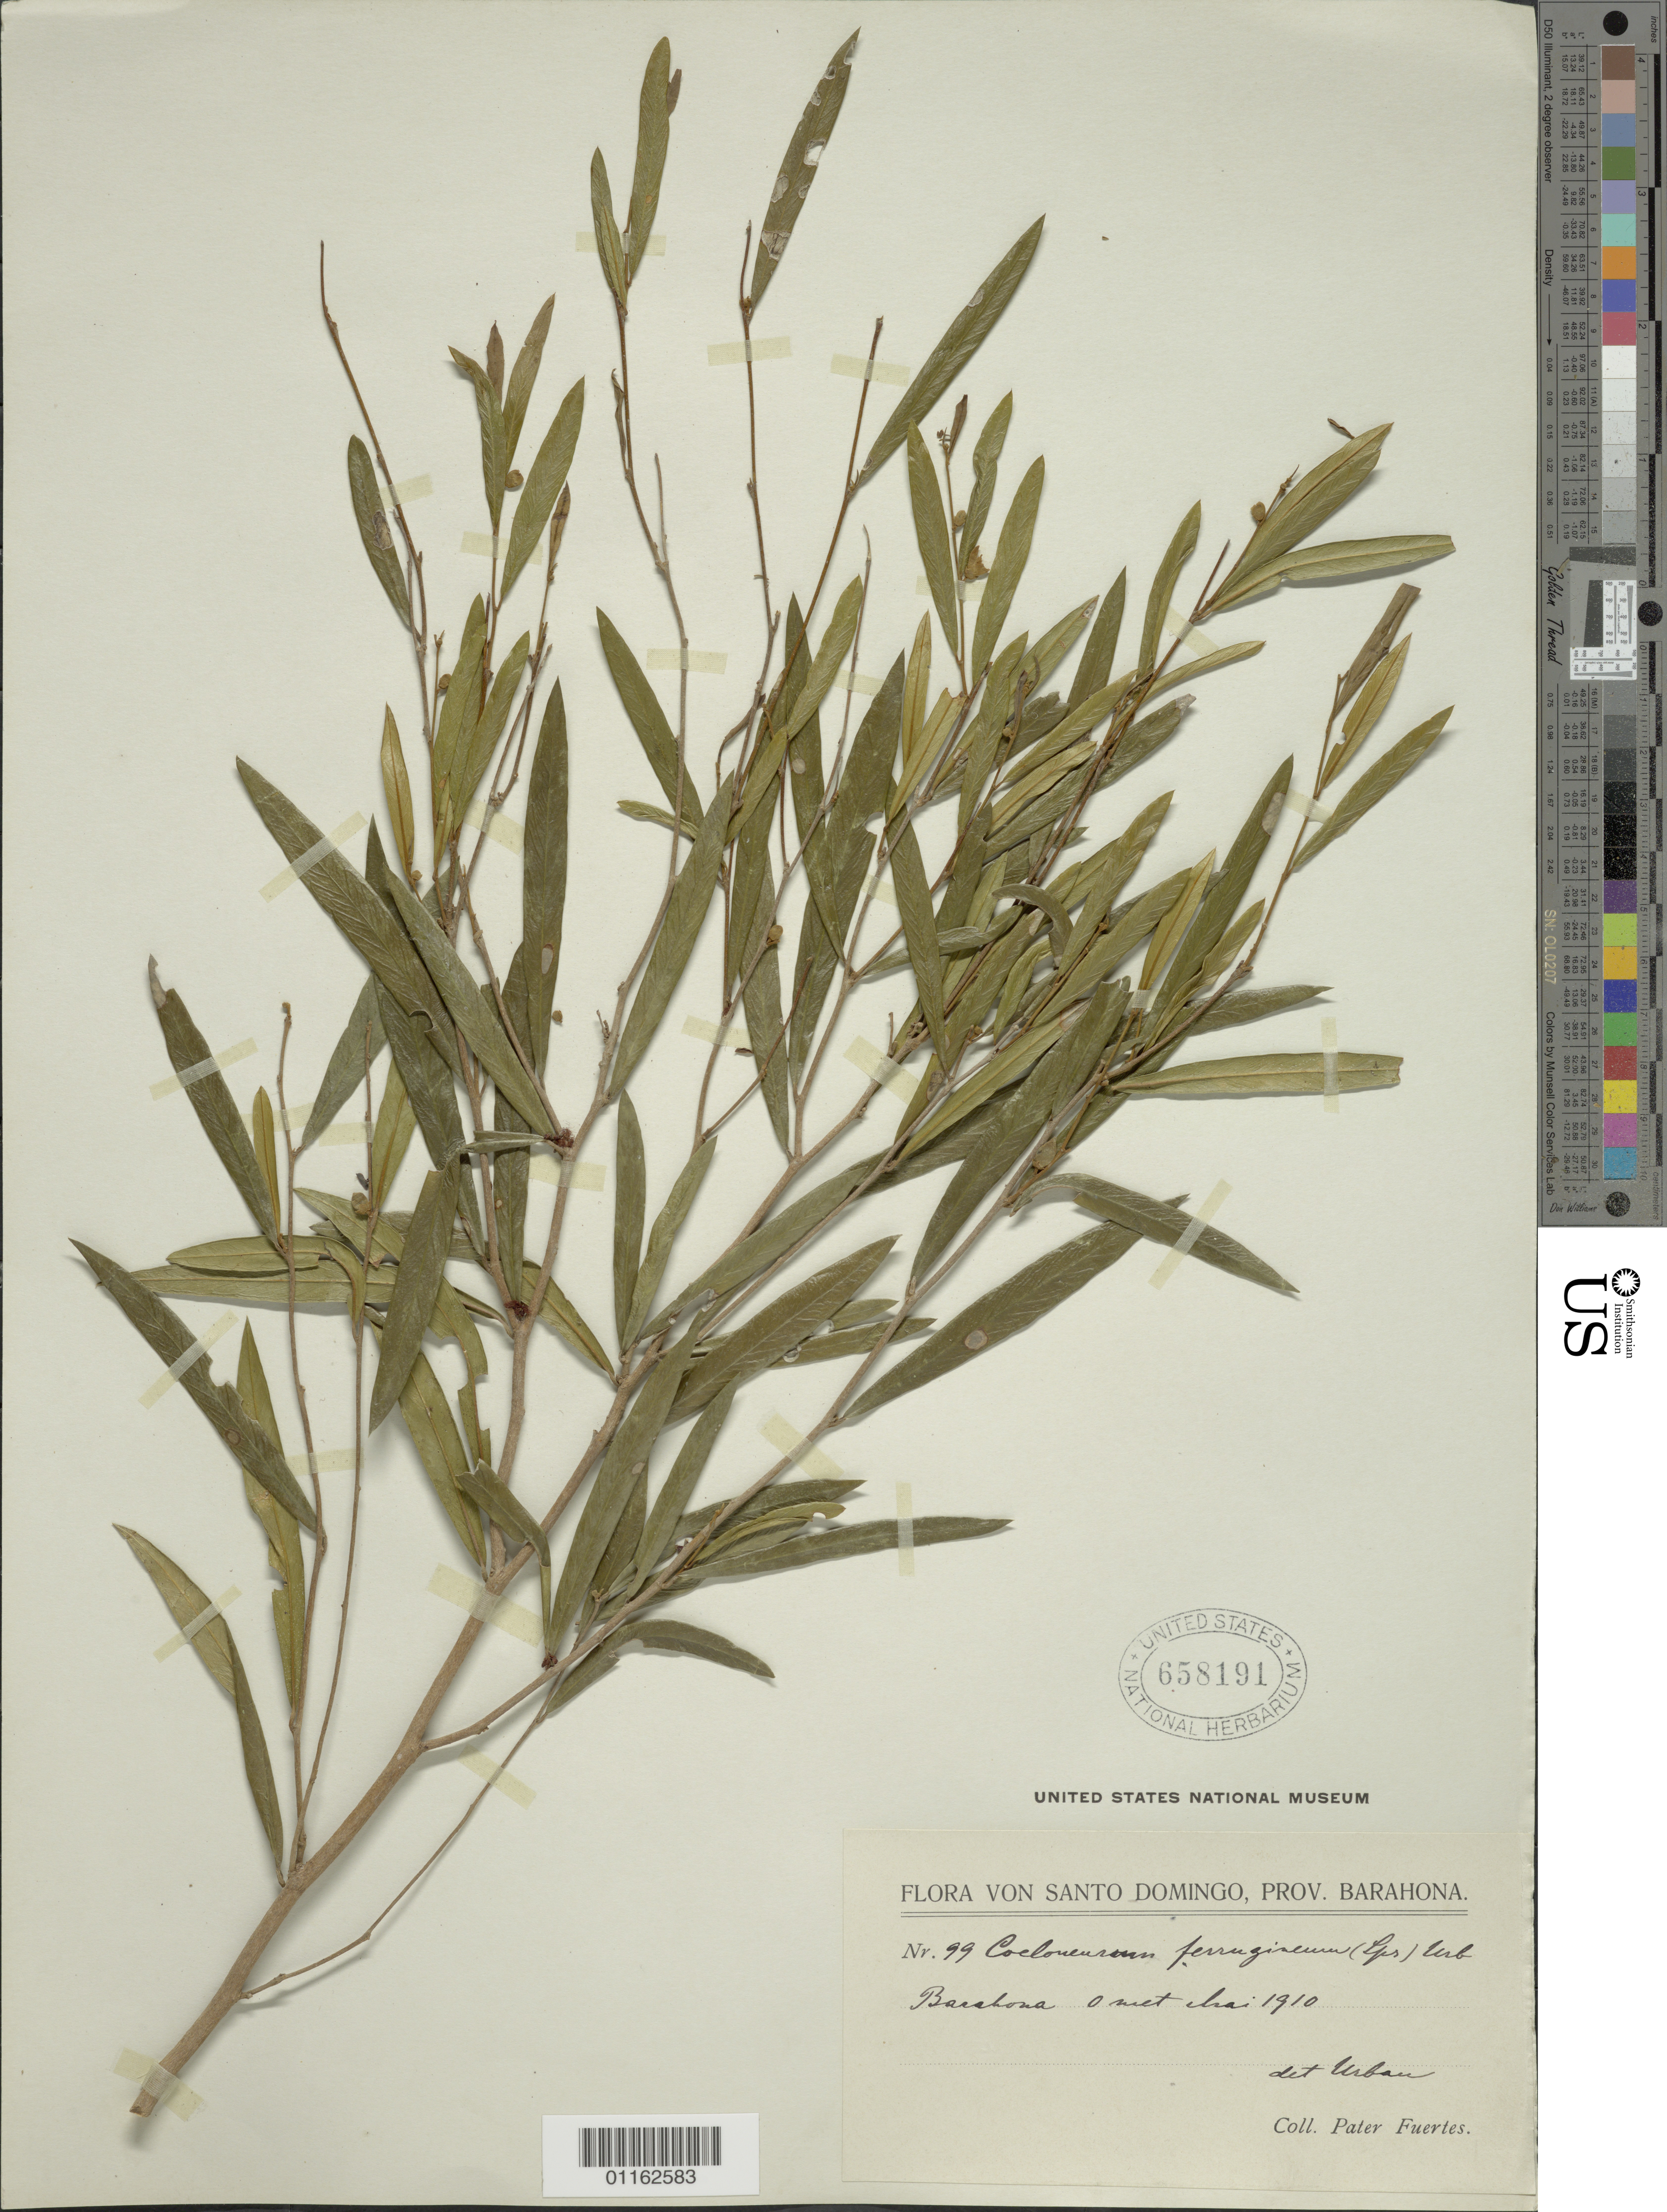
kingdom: Plantae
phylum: Tracheophyta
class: Magnoliopsida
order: Solanales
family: Solanaceae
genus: Coeloneurum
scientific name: Coeloneurum ferrugineum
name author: (Spreng.) Urb.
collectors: P. Fuertes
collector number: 99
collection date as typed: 1910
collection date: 1910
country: Dominican Republic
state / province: Barahona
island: Hispaniola I.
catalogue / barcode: US 658191